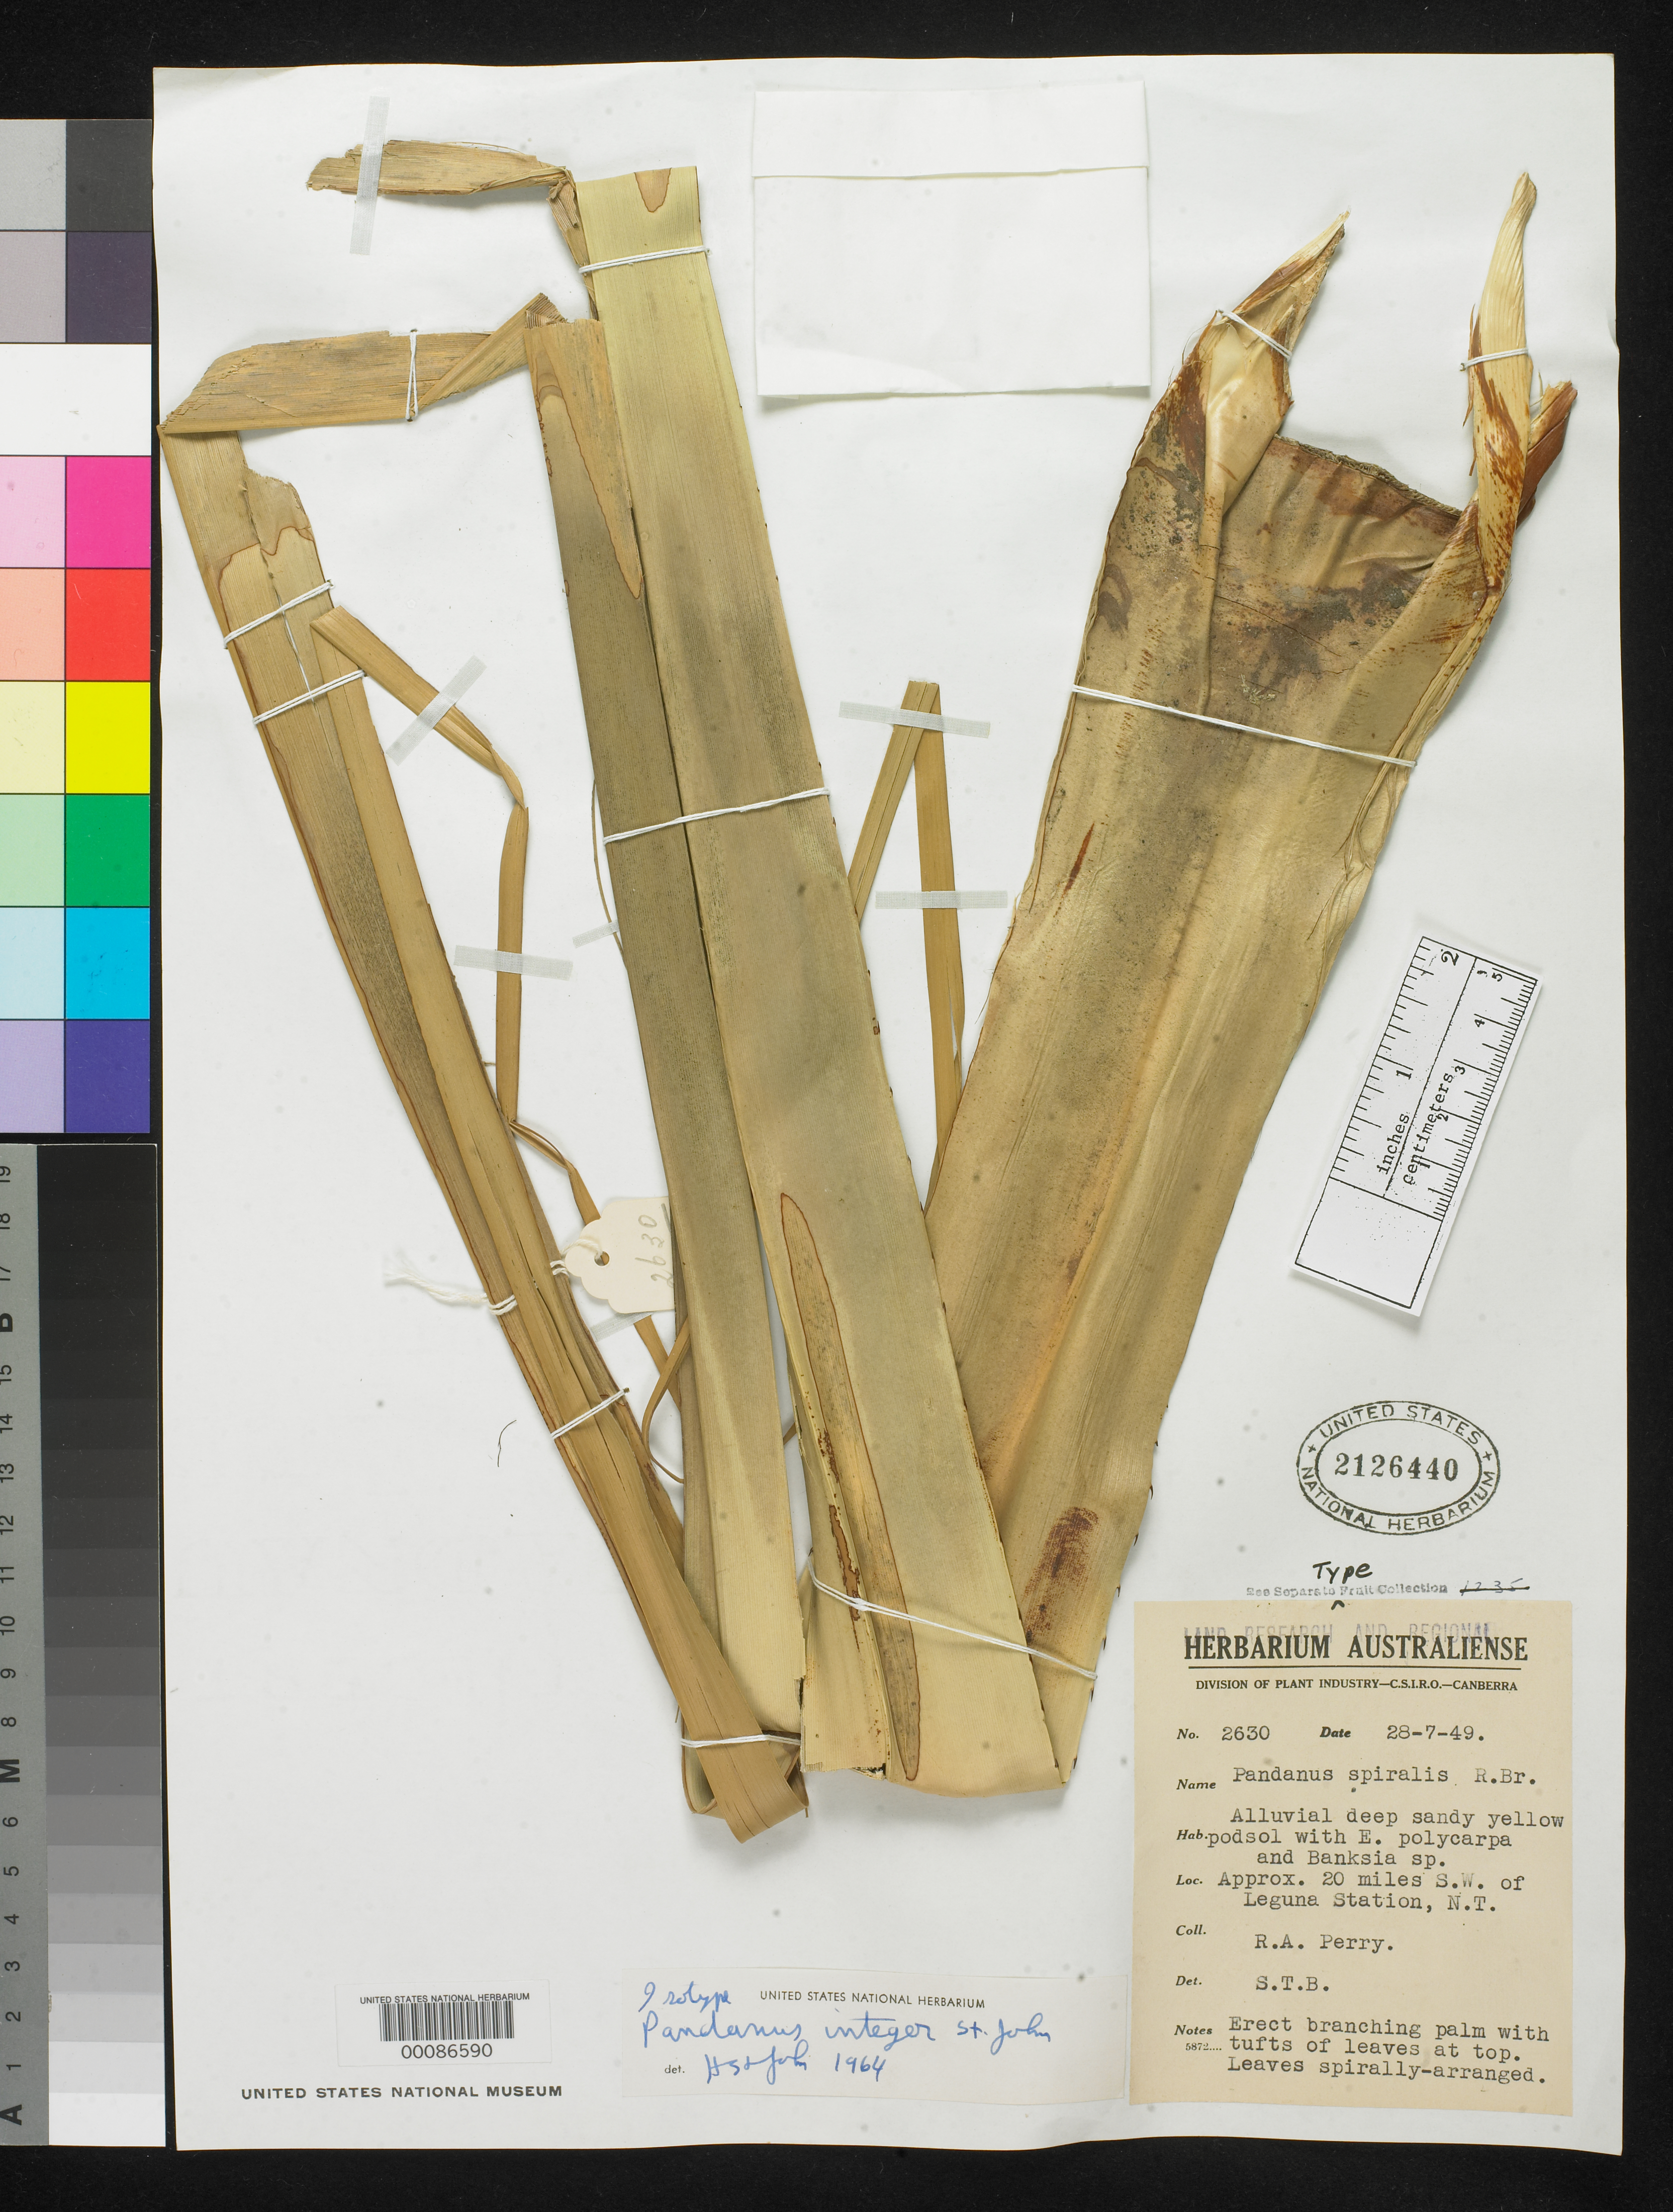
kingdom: Plantae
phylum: Tracheophyta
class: Liliopsida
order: Pandanales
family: Pandanaceae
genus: Pandanus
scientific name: Pandanus integer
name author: H. St. John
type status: Isotype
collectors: Perry, R. A.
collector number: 2630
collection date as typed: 28 Jul 1949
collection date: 1949-07-28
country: Australia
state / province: Northern Territory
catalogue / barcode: US 2126440